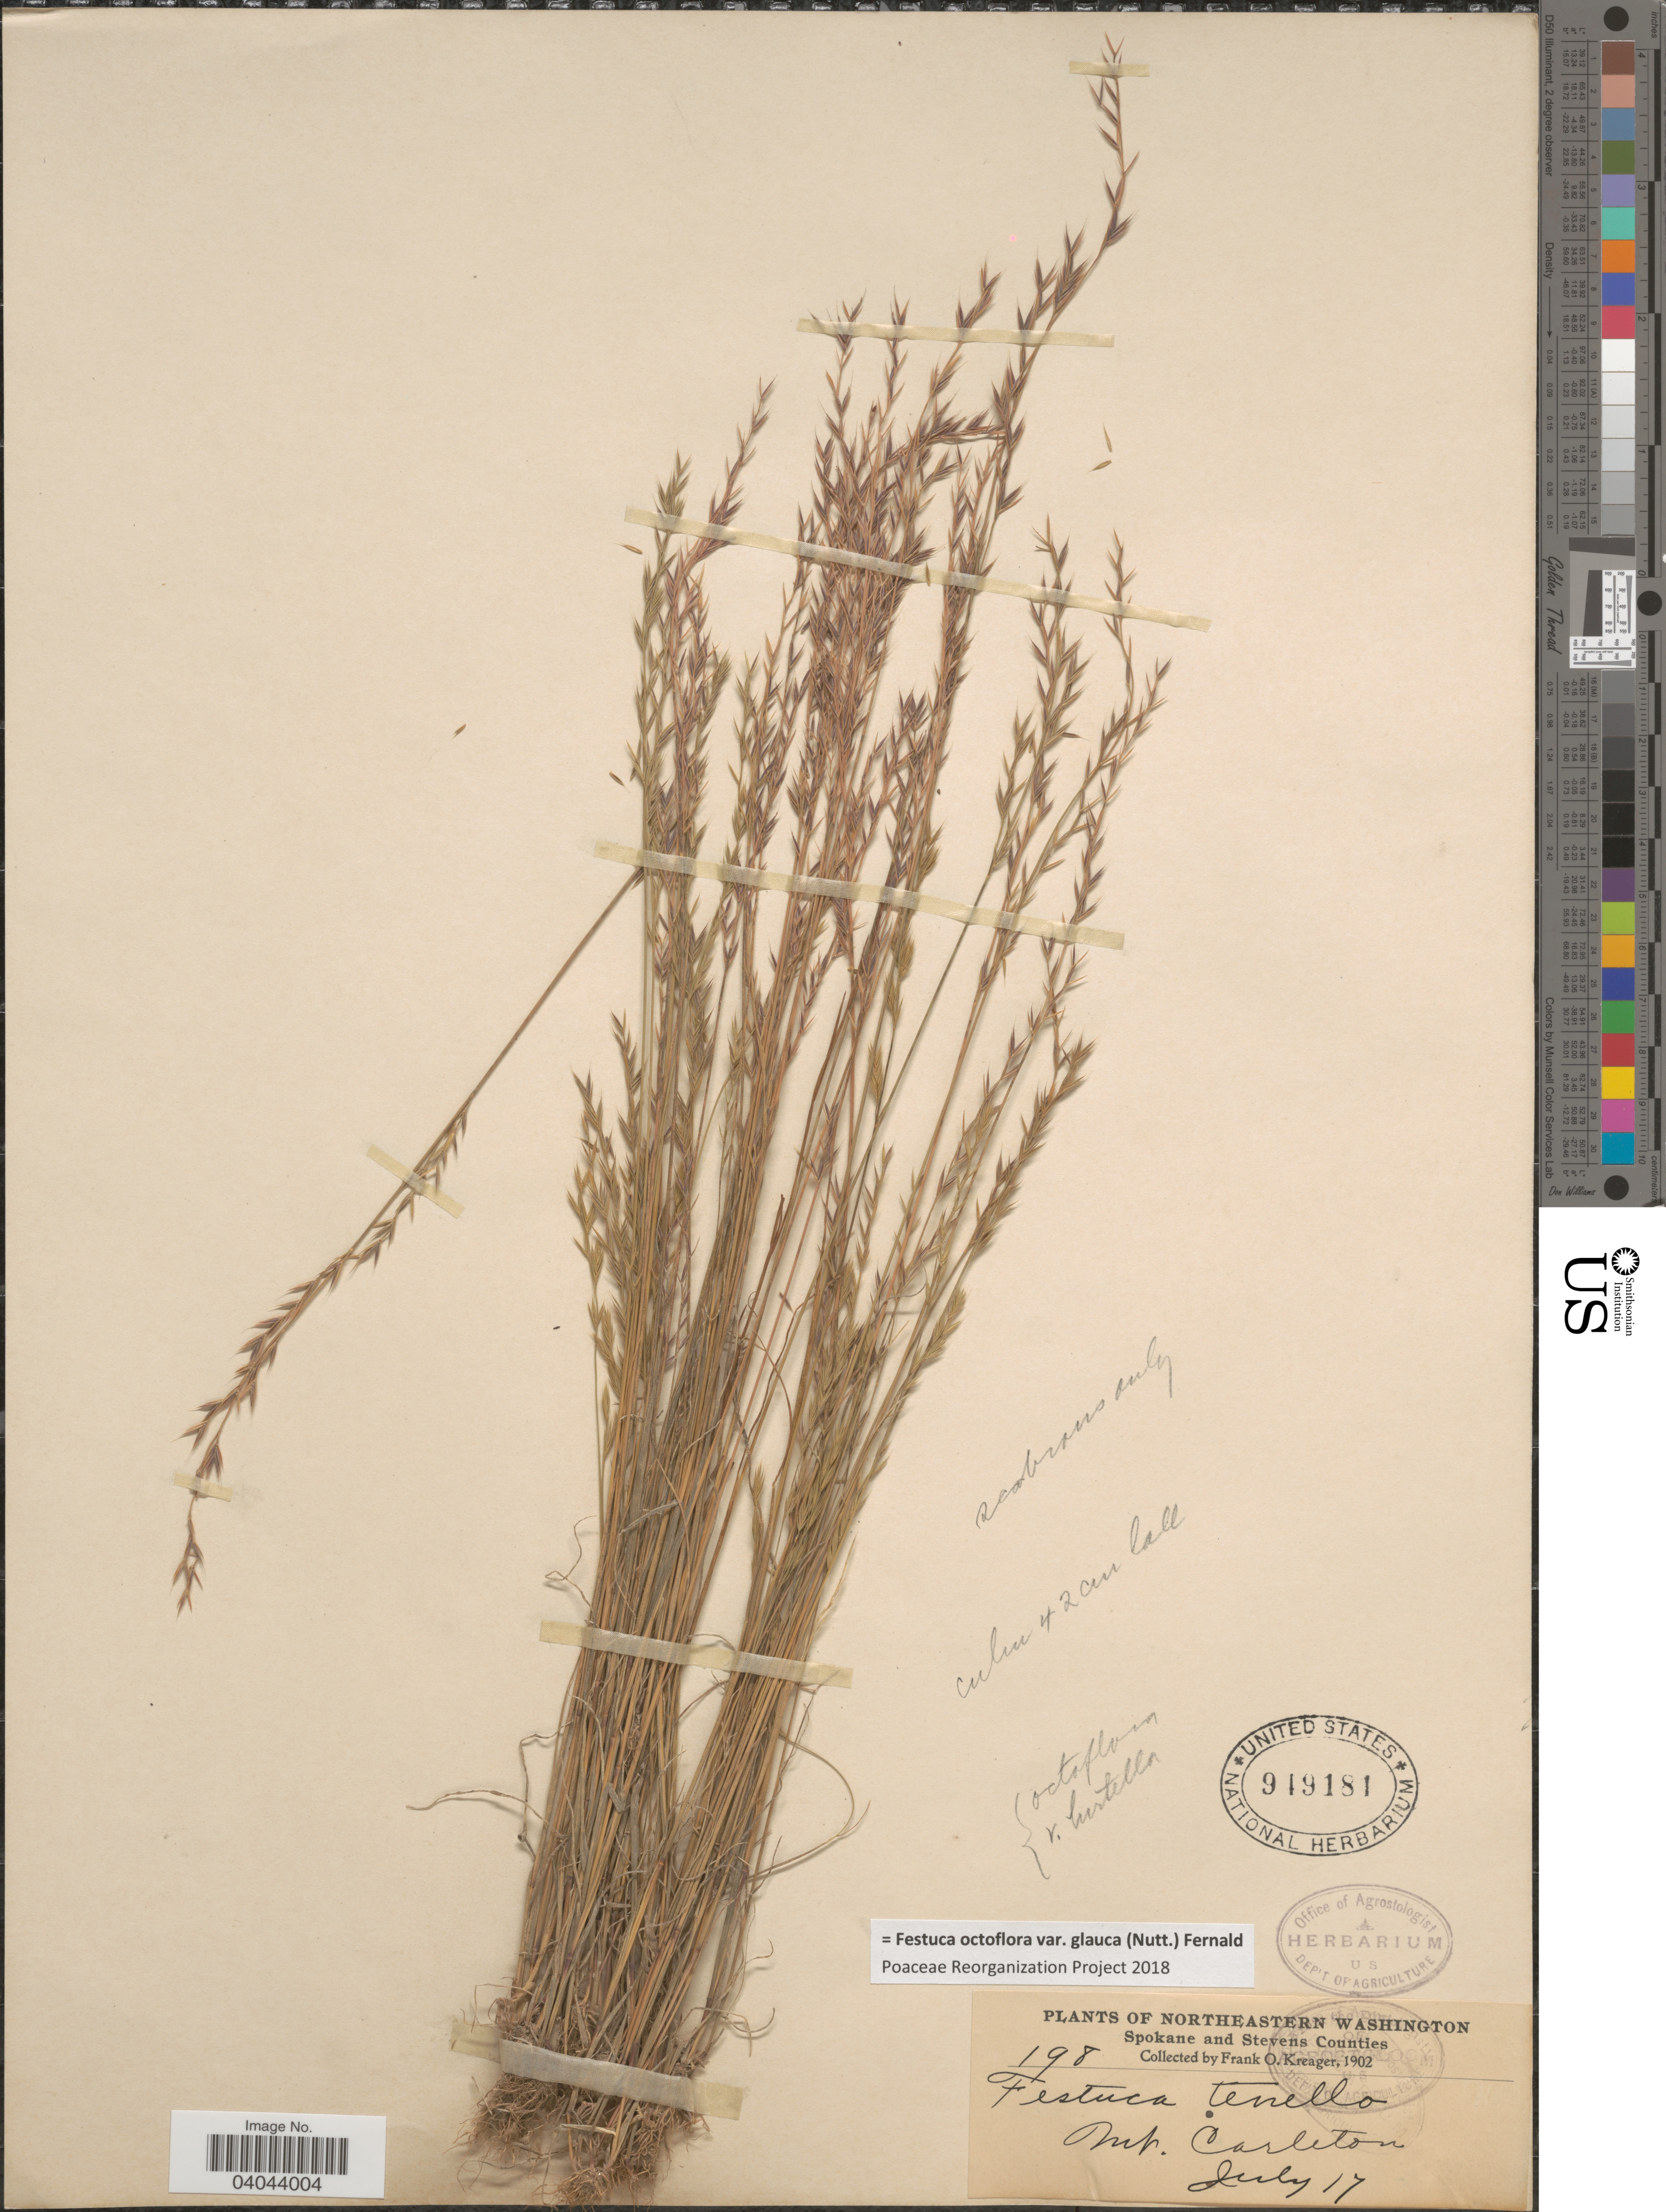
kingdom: Plantae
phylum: Tracheophyta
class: Liliopsida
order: Poales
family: Poaceae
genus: Festuca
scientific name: Festuca octoflora var. glauca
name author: (Nutt.) Fernald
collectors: F. Kreager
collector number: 198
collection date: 1902-07-17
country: United States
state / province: Washington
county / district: Spokane / Stevens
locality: Northeastern Washington. Spokane and Stevens Counties. Mt. Carleton.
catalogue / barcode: US 949181